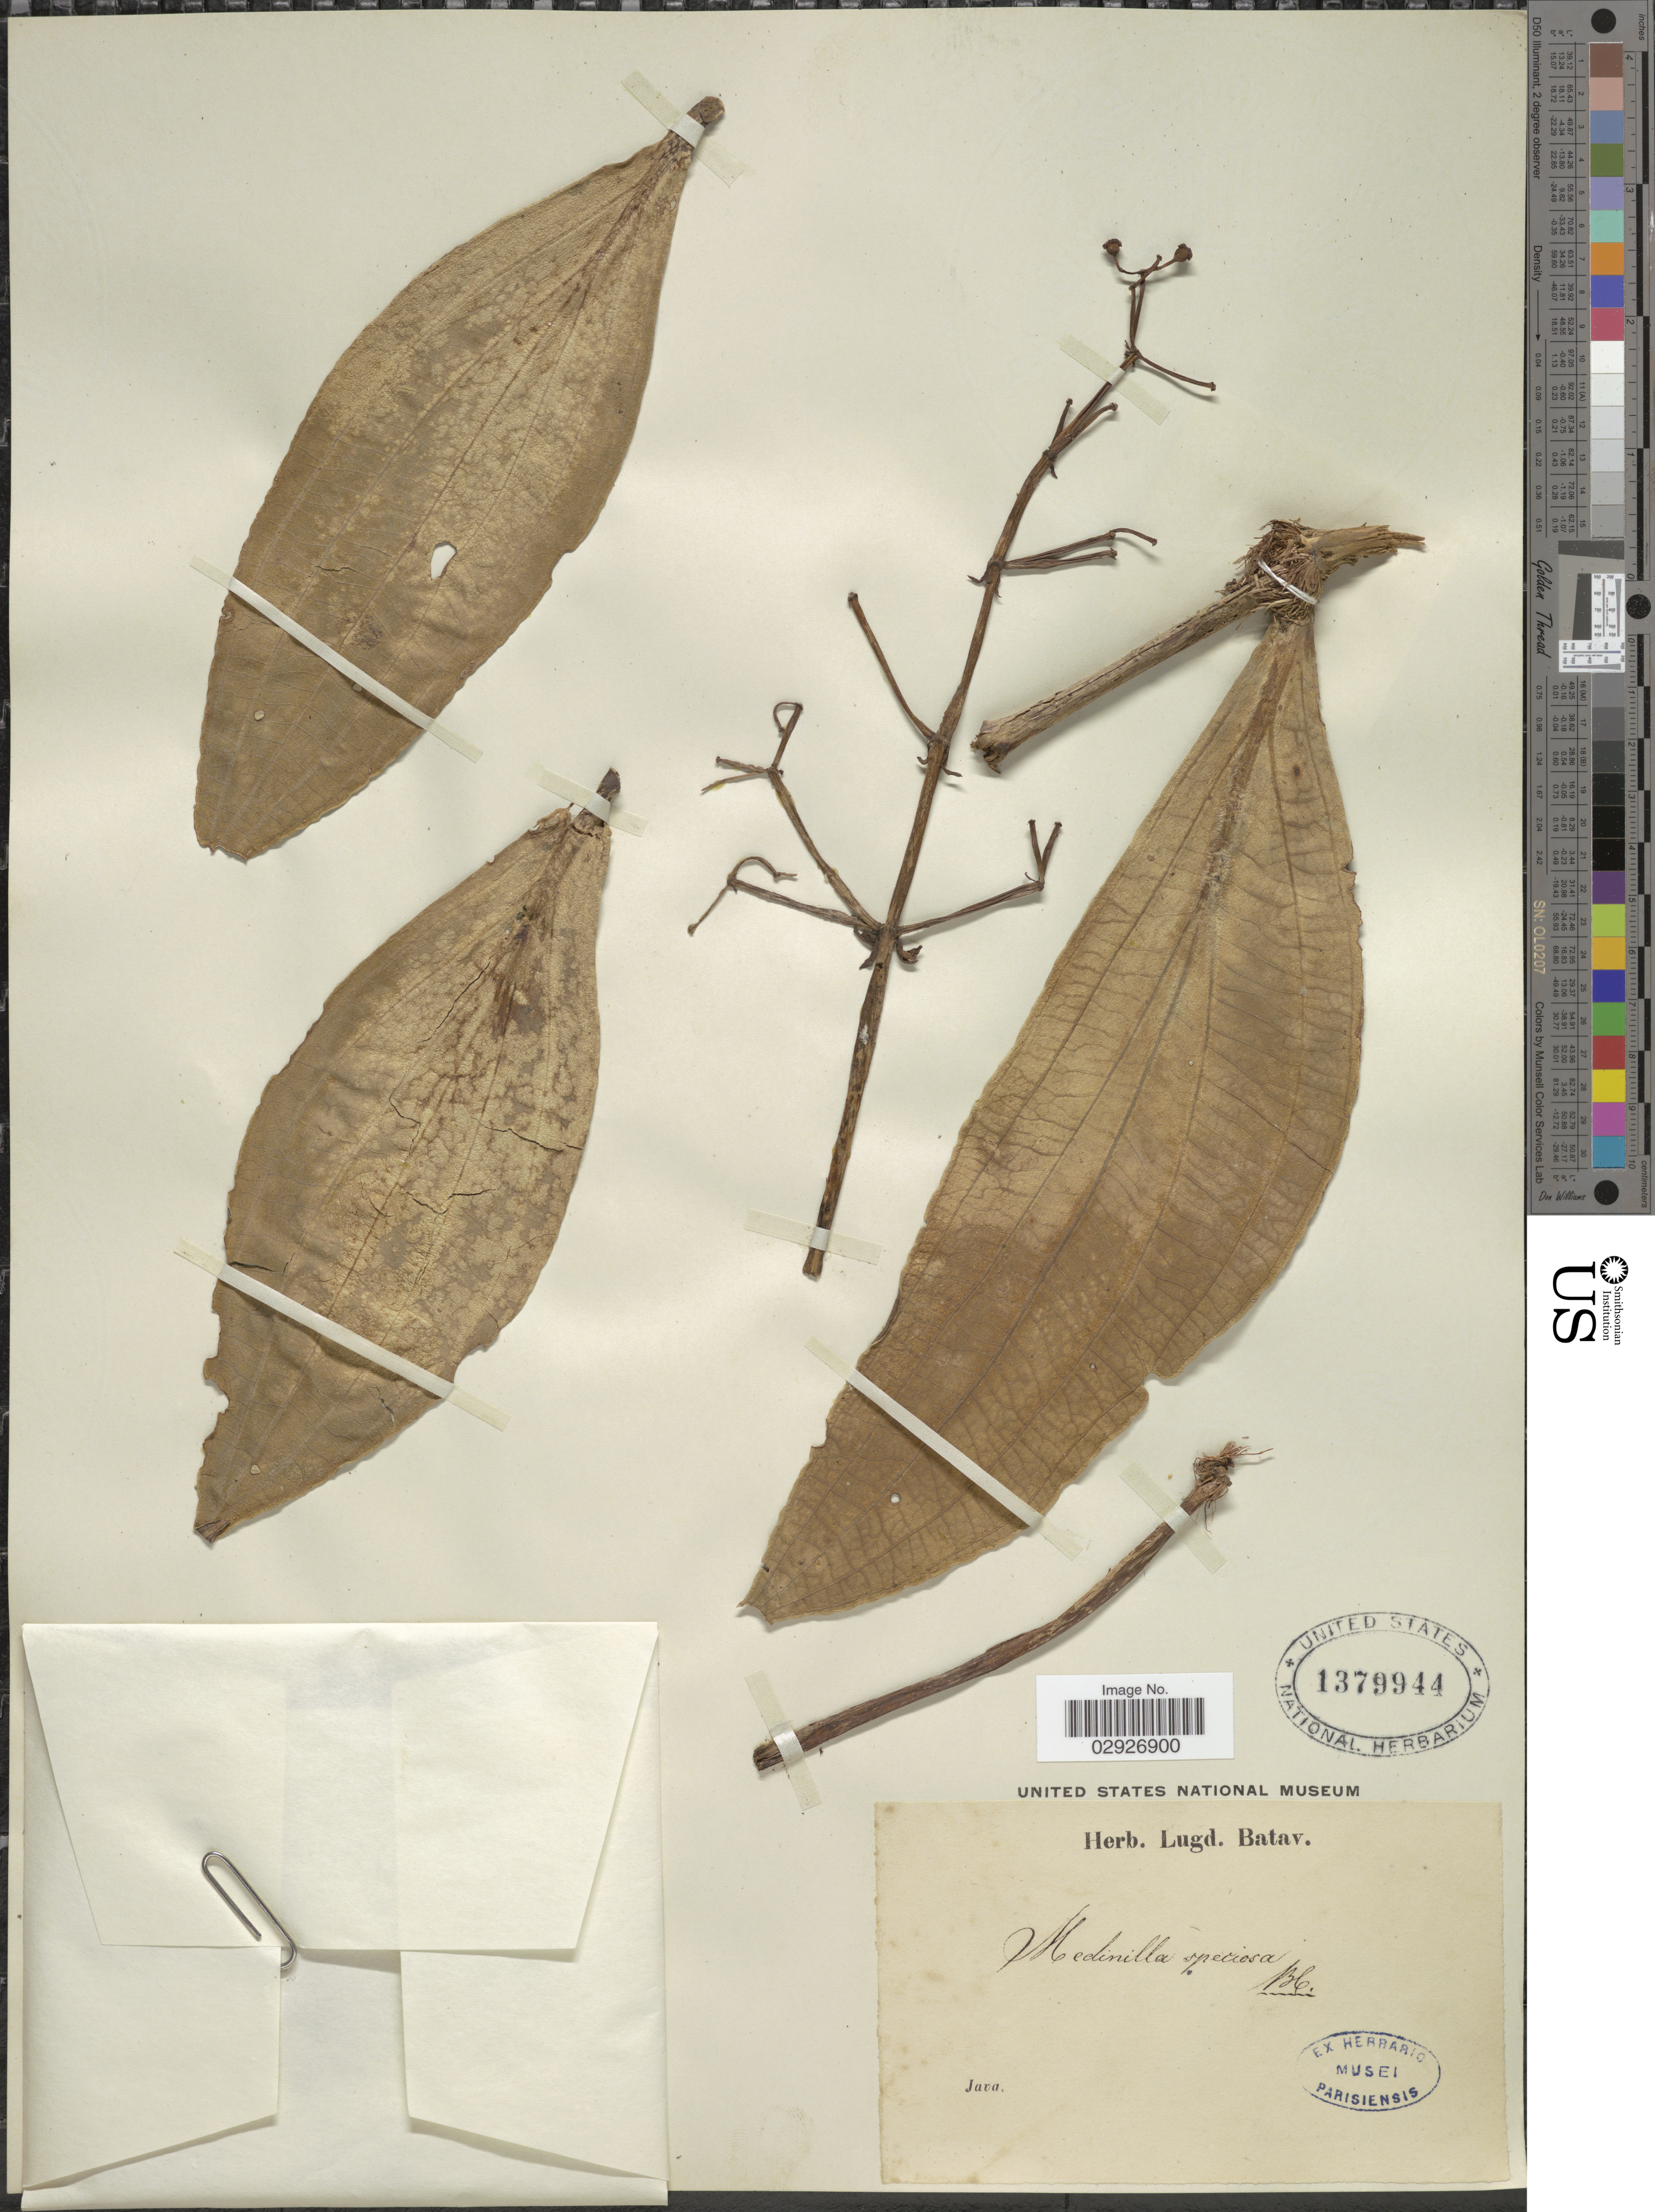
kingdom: Plantae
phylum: Tracheophyta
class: Magnoliopsida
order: Myrtales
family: Melastomataceae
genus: Medinilla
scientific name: Medinilla speciosa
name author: Blume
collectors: ex herb. Lugduno-Batavo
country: Indonesia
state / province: Java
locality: Java.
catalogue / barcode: US 1379944